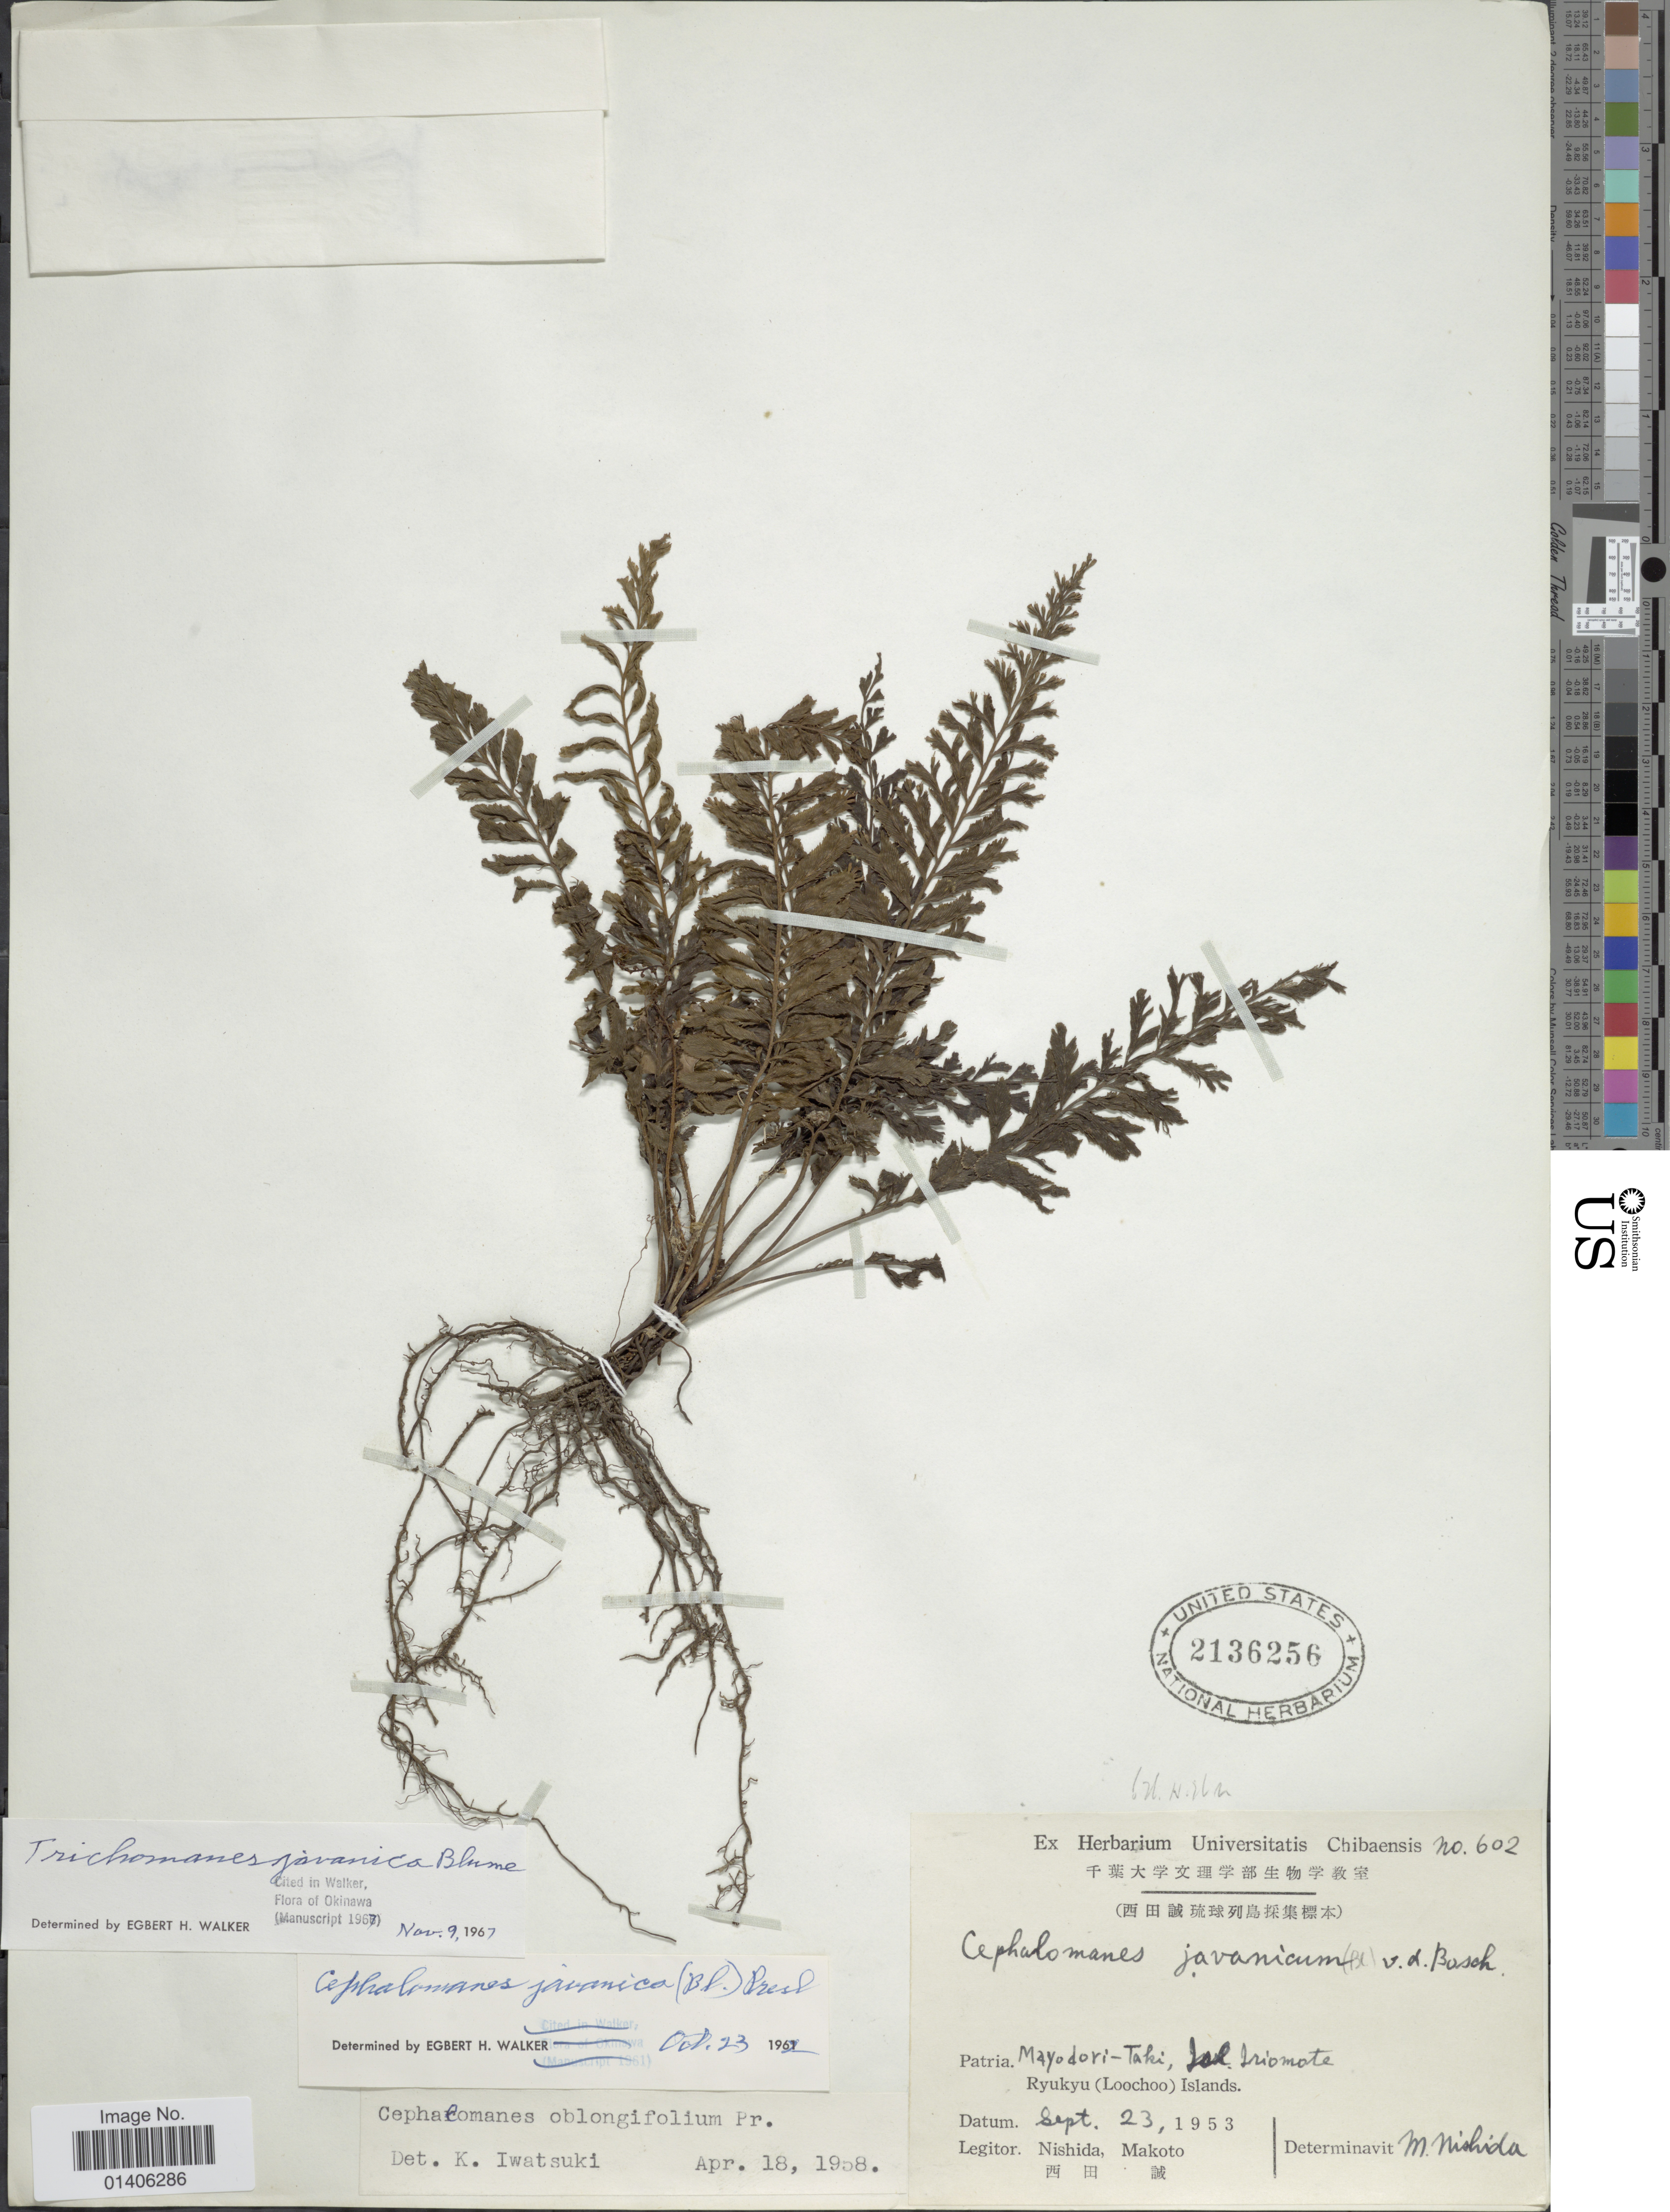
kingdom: Plantae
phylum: Tracheophyta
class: Polypodiopsida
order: Hymenophyllales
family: Hymenophyllaceae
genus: Cephalomanes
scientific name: Cephalomanes javanicum var. asplenoides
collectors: M. Nishida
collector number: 602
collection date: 1953-09-23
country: Japan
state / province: Okinawa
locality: Mayodori-Taki, Ryukyu (Loochoo) Islands. Isl. Iriomote.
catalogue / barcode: US 2136256